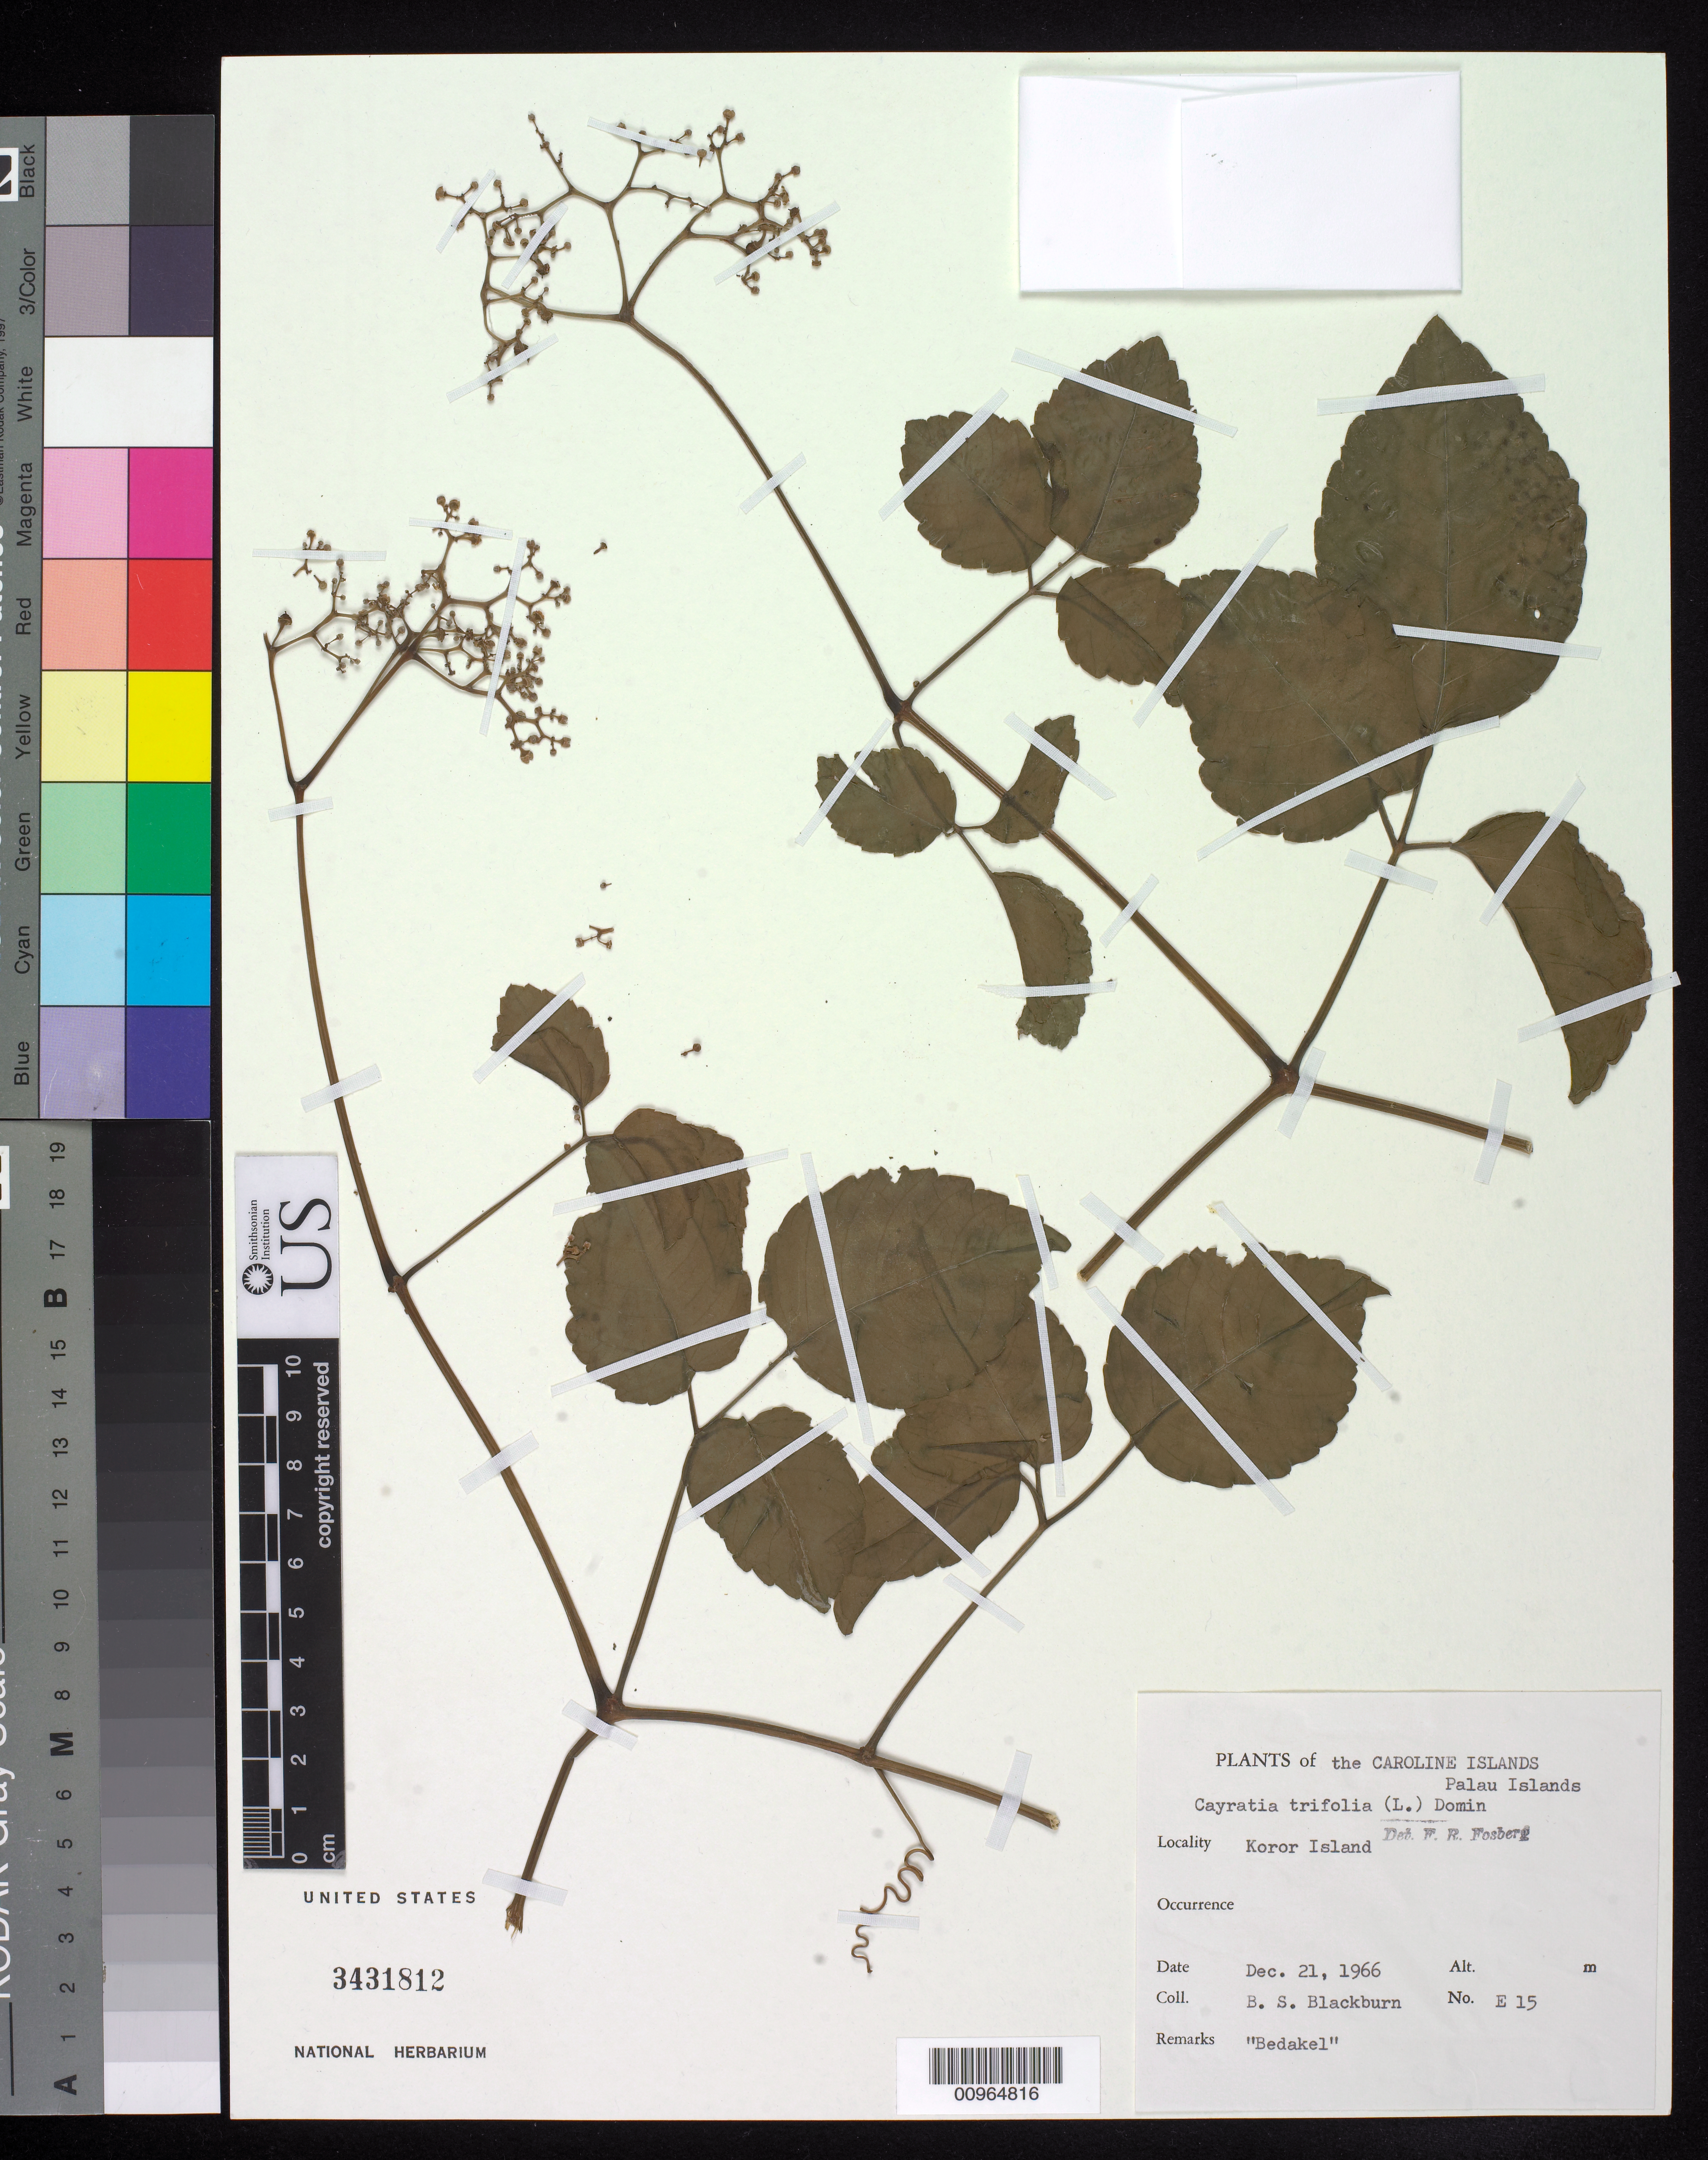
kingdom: Plantae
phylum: Tracheophyta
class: Magnoliopsida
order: Vitales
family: Vitaceae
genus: Causonis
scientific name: Causonis trifolia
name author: (L.) Mabb. & J. Wen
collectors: B. S. Blackburn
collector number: E 15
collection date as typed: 21 Dec 1966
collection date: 1966-12-21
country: Palau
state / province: Koror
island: Oreor (Koror)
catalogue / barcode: US 3431812